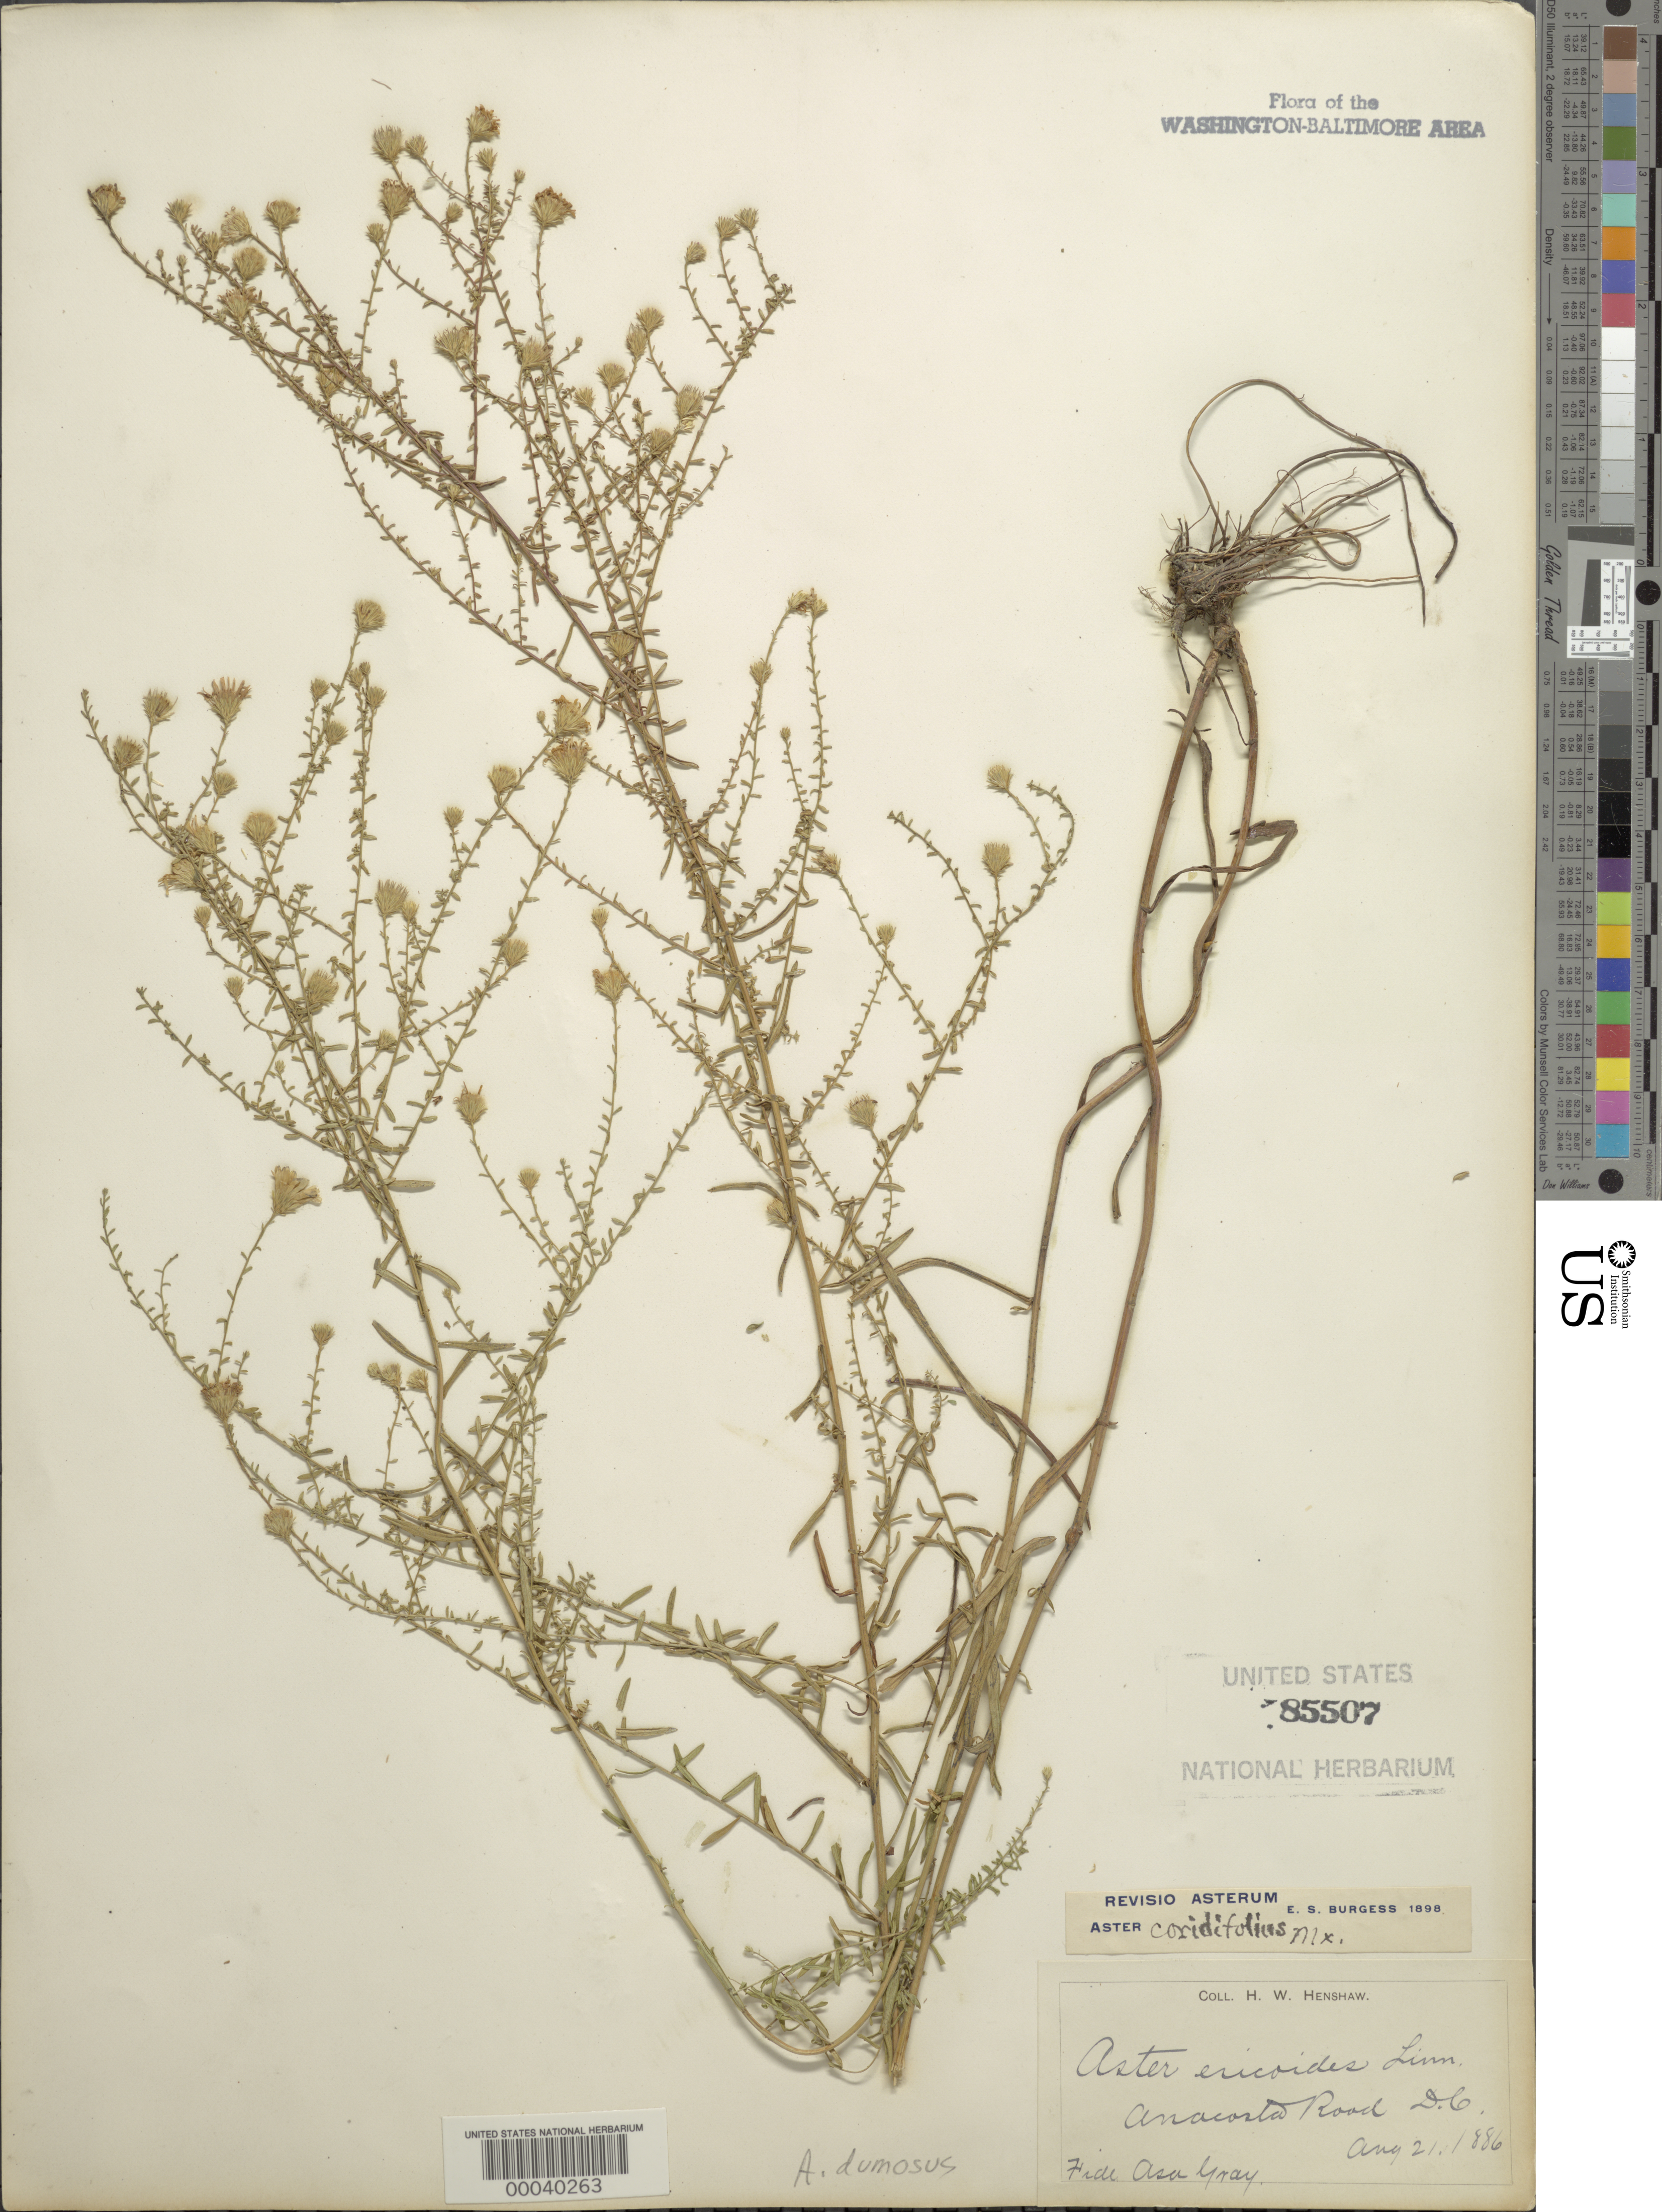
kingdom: Plantae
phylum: Tracheophyta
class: Magnoliopsida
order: Asterales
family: Asteraceae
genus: Symphyotrichum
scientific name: Symphyotrichum dumosum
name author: (L.) G.L. Nesom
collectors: H. Henshaw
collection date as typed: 21 Aug 1886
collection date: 1886-08-21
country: United States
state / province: District of Columbia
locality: Anacostia Road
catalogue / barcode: US 85507